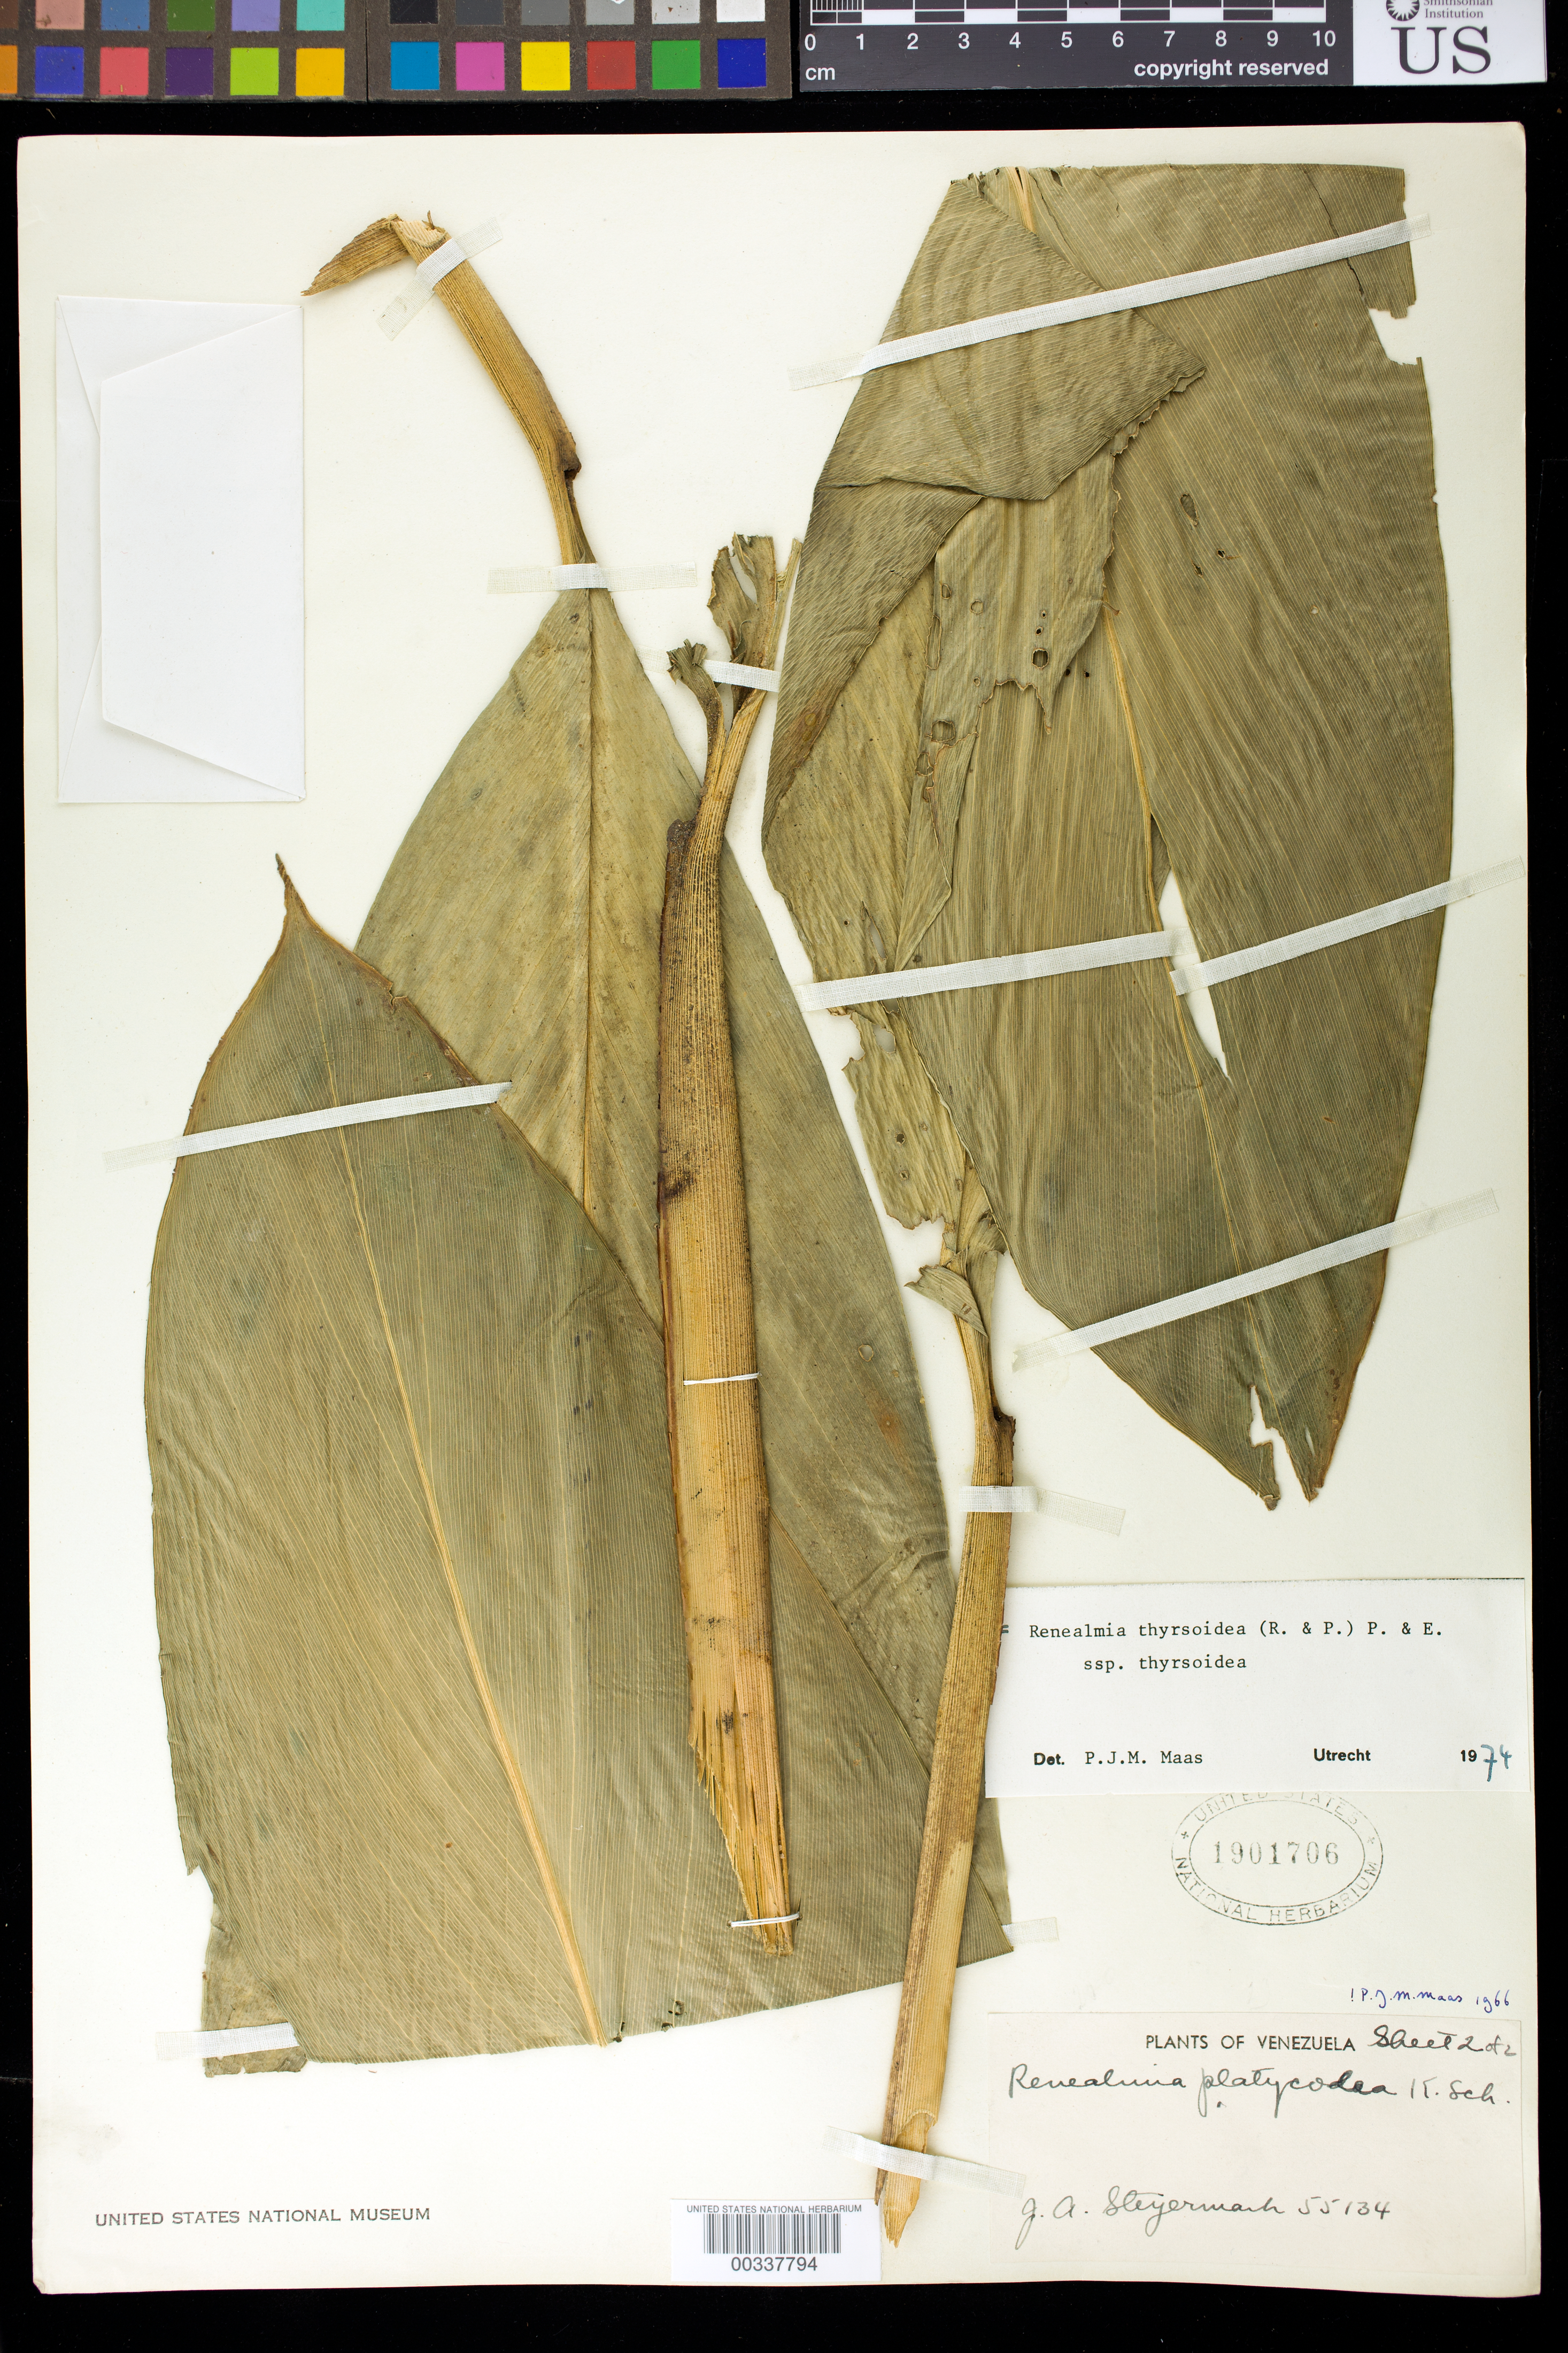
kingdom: Plantae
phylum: Tracheophyta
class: Liliopsida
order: Zingiberales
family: Zingiberaceae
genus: Renealmia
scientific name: Renealmia thyrsoidea subsp. thyrsoidea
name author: (Ruiz & Pav.) Poepp. & Endl.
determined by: Maas, Paul J. M.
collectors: J. Steyermark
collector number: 55134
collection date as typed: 03 Jan 1944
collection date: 1944-01-03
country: Venezuela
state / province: Distrito Federal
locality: Cordillera del avila, above caracas, on s-facing dryish wooded slopes just w of los flores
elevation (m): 1675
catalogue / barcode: US 1901706